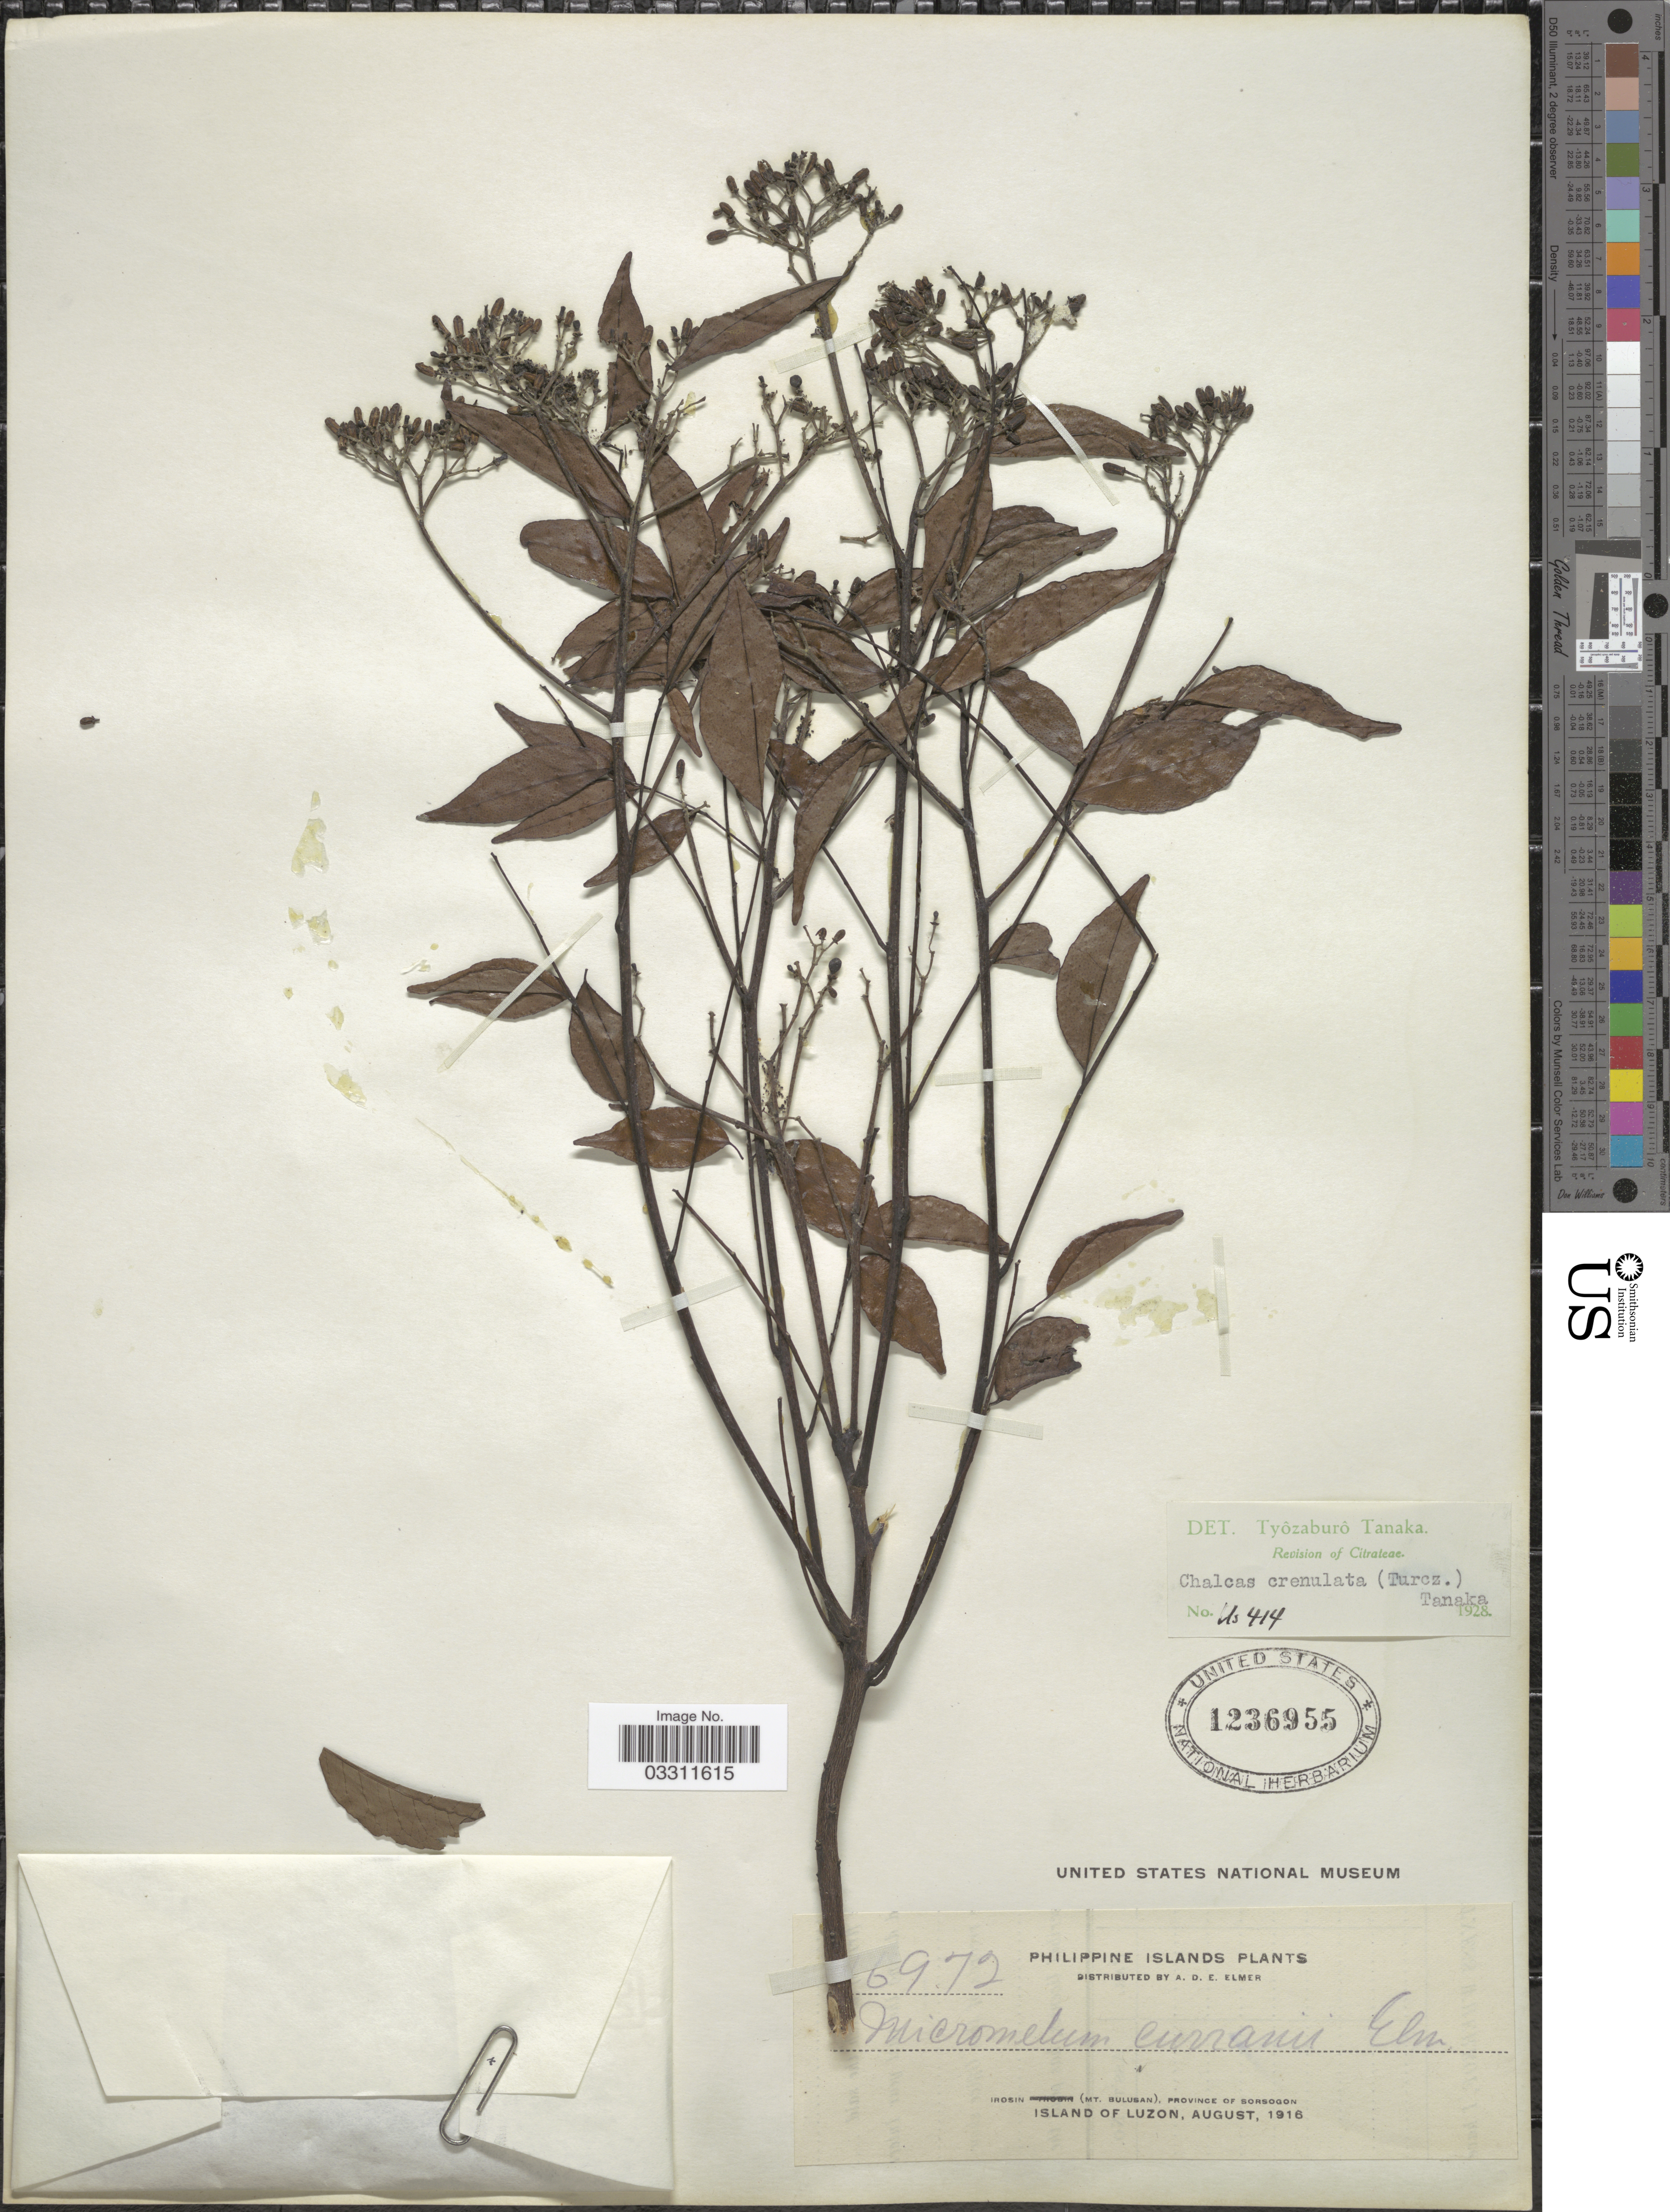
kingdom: Plantae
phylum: Tracheophyta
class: Magnoliopsida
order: Sapindales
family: Rutaceae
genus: Murraya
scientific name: Murraya crenulata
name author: (Turcz.) Oliv.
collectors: A. D. E. Elmer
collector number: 6972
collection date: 1916-08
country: Philippines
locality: Philippine Islands. Irosin (Mt. Bulusan), Province of Sorsogon. Island of Luzon.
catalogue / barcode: US 1236955